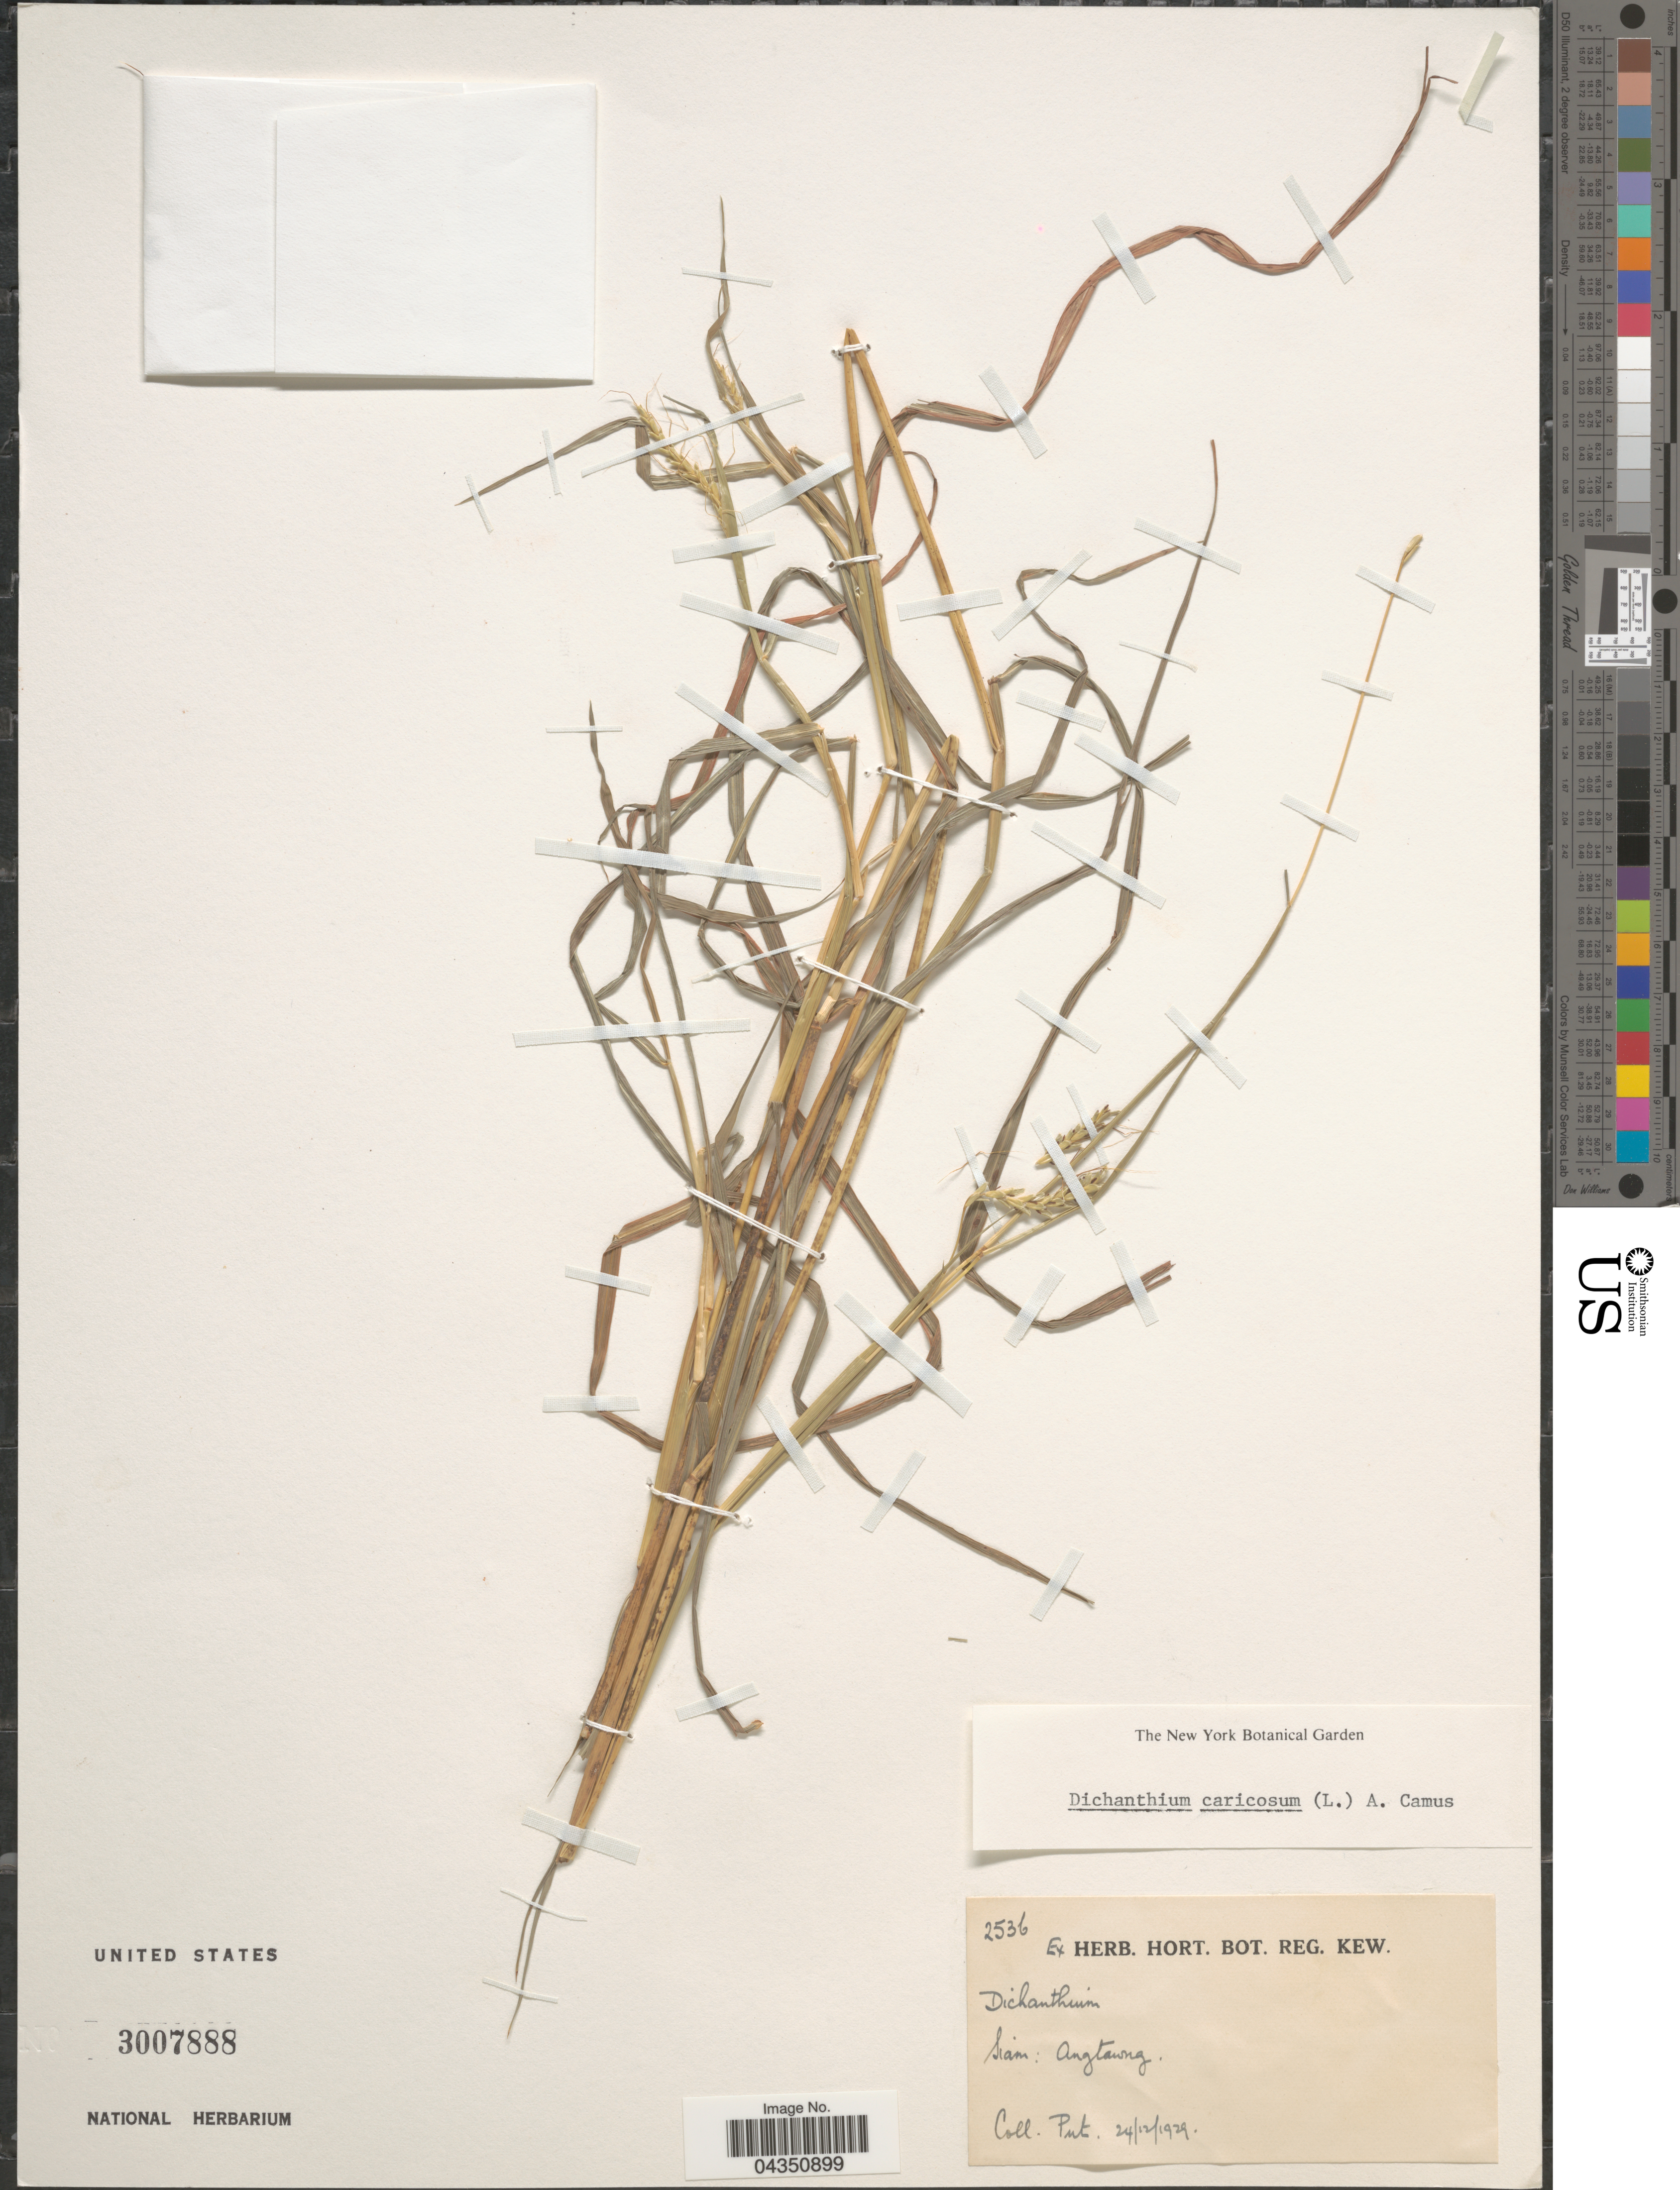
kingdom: Plantae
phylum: Tracheophyta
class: Liliopsida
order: Poales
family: Poaceae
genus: Dichanthium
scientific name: Dichanthium caricosum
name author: (L.) A. Camus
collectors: -. Put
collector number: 2536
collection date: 1929-12-24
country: Thailand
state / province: Ang Thong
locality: Siam: Angtawng.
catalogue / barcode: US 3007888